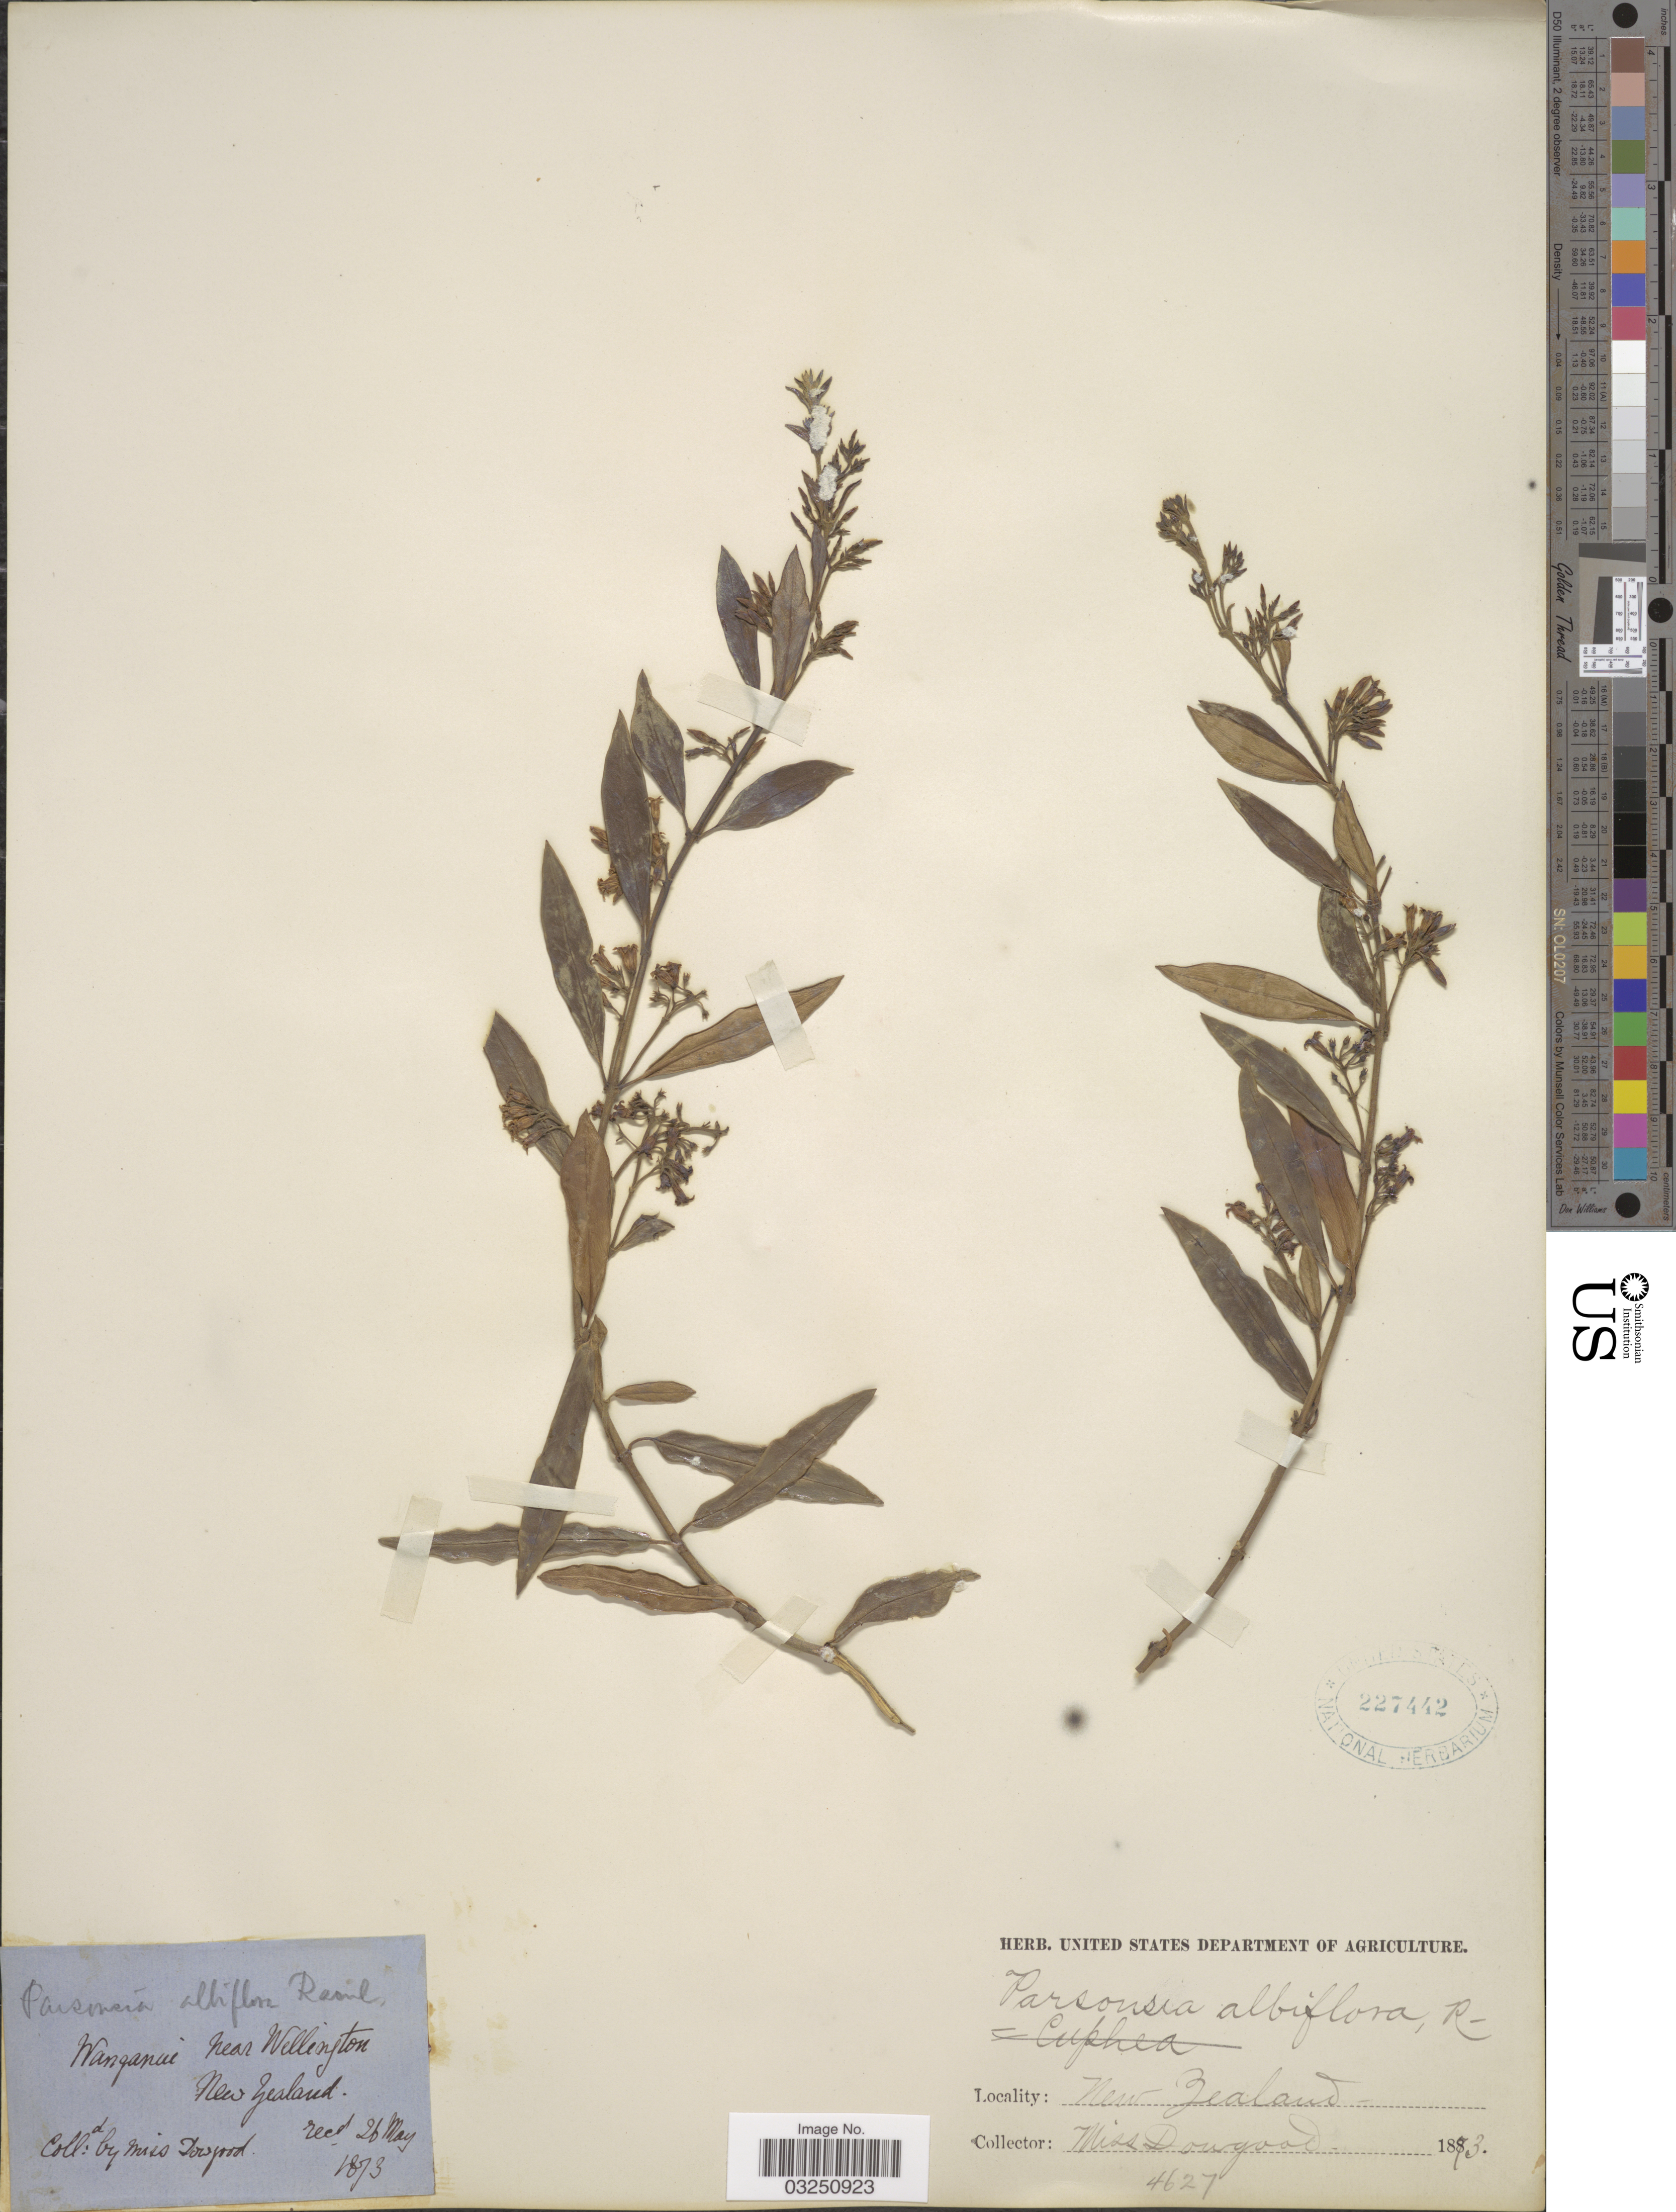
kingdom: Plantae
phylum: Tracheophyta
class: Magnoliopsida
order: Gentianales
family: Apocynaceae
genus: Parsonsia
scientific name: Parsonsia heterophylla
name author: A. Cunn.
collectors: Miss Towgood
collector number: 4627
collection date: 1873-05-26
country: New Zealand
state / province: Manawatu-Wanganui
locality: Wanganui near Wellington.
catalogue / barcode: US 227442